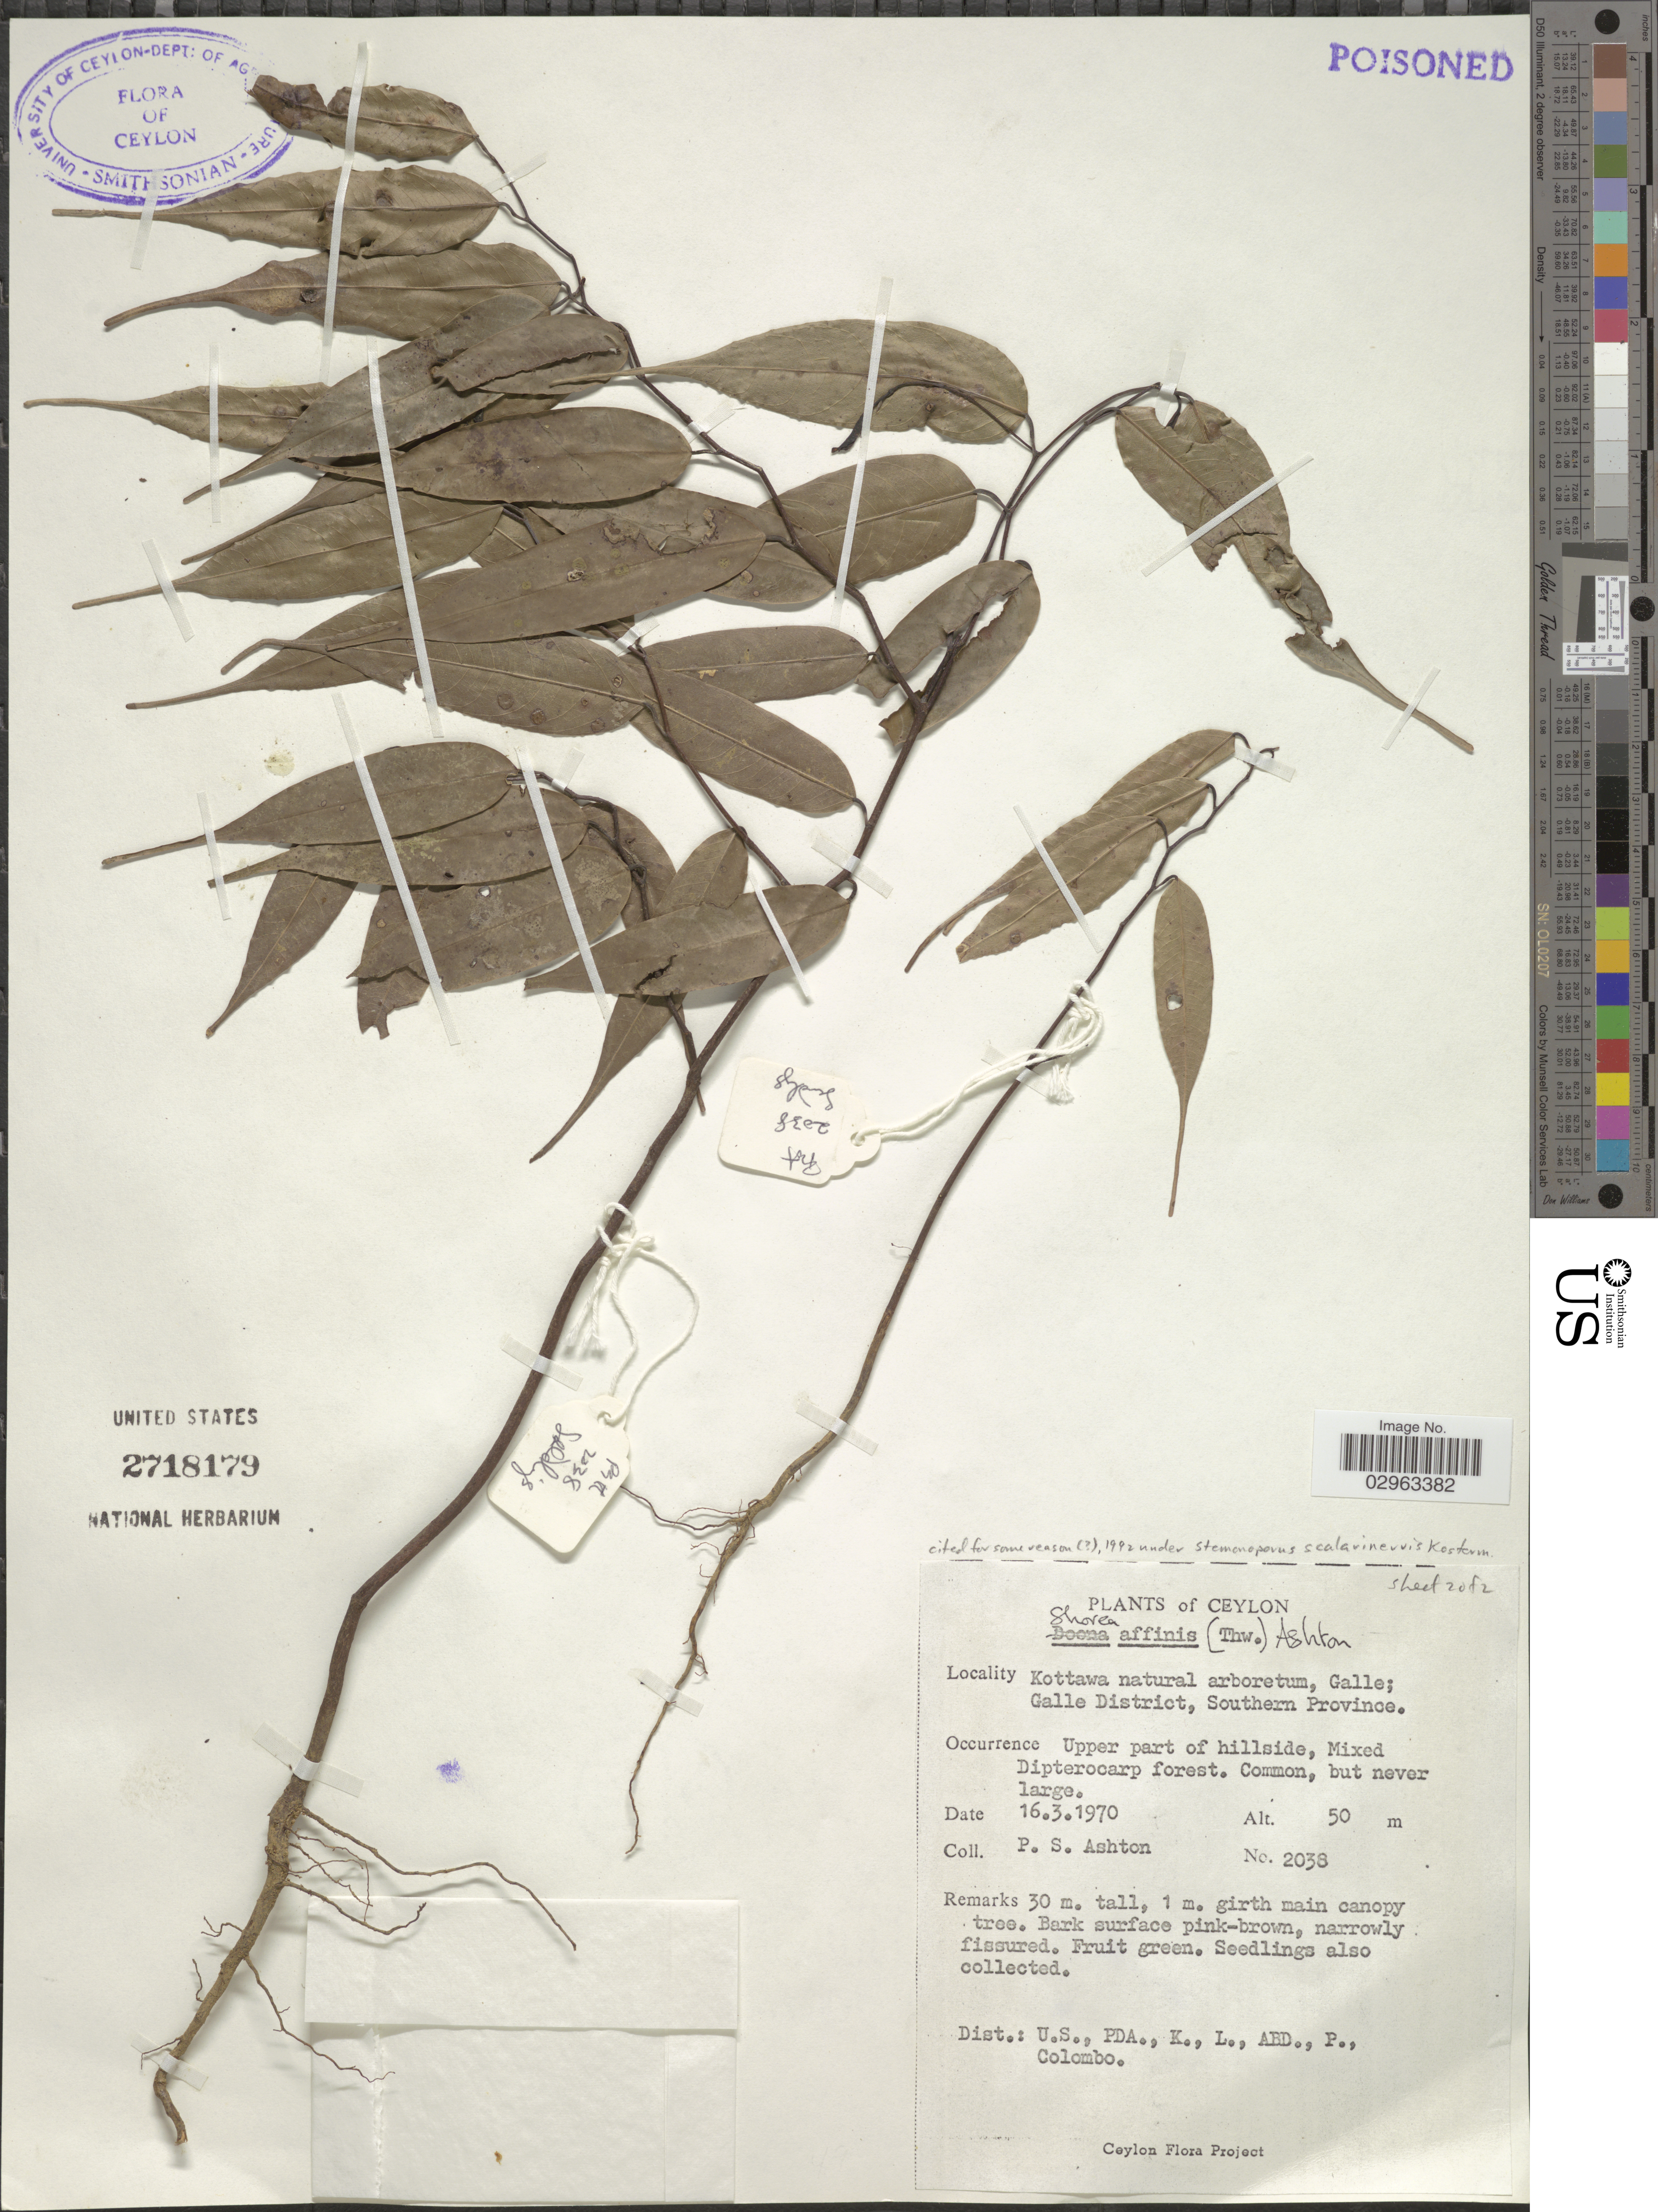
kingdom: Plantae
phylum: Tracheophyta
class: Magnoliopsida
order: Malvales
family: Dipterocarpaceae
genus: Doona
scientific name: Doona affinis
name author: Thwaites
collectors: P. S. Ashton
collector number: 2038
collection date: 1970-03-16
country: Sri Lanka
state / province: Southern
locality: Ceylon. Kottawa natural arboretum, Galle; Galle District.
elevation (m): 50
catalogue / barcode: US 2718179